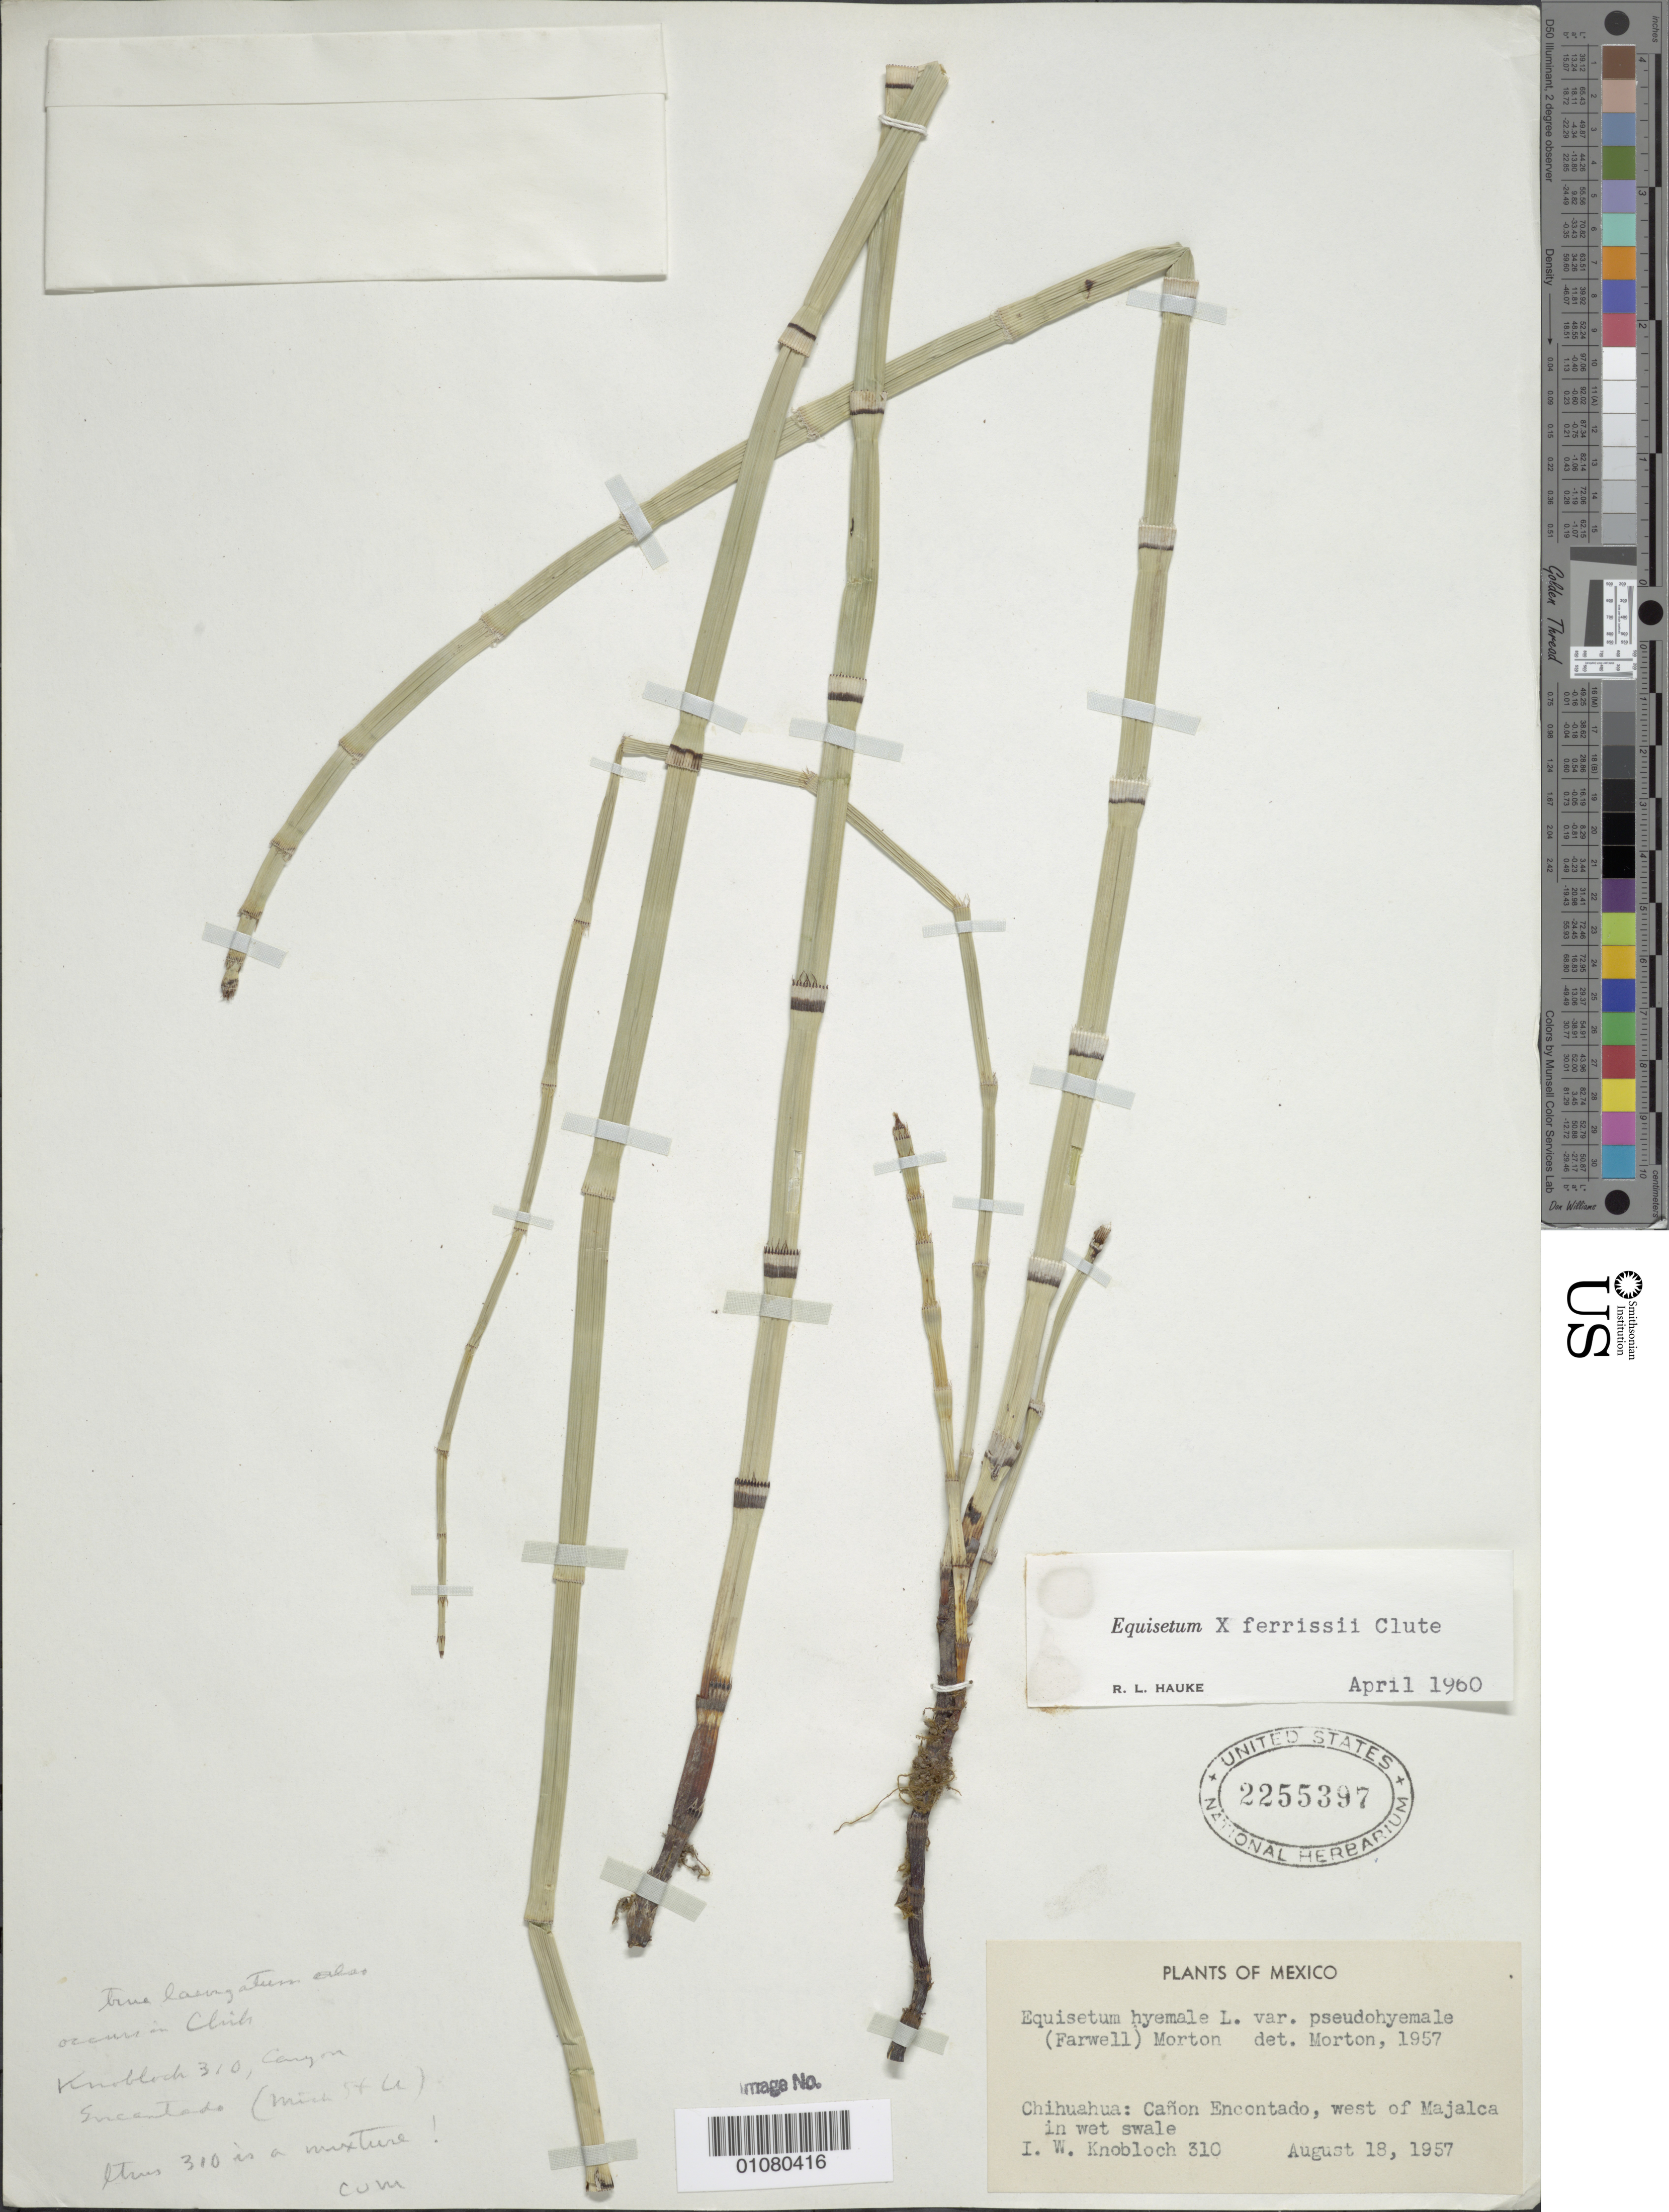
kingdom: Plantae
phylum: Tracheophyta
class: Polypodiopsida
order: Equisetales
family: Equisetaceae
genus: Equisetum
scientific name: Equisetum x ferrissii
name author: Clute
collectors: I. W. Knobloch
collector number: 310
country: Mexico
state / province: Chihuahua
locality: Canon Encontado, W of Majalca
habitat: in wet swale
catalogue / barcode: US 2255397